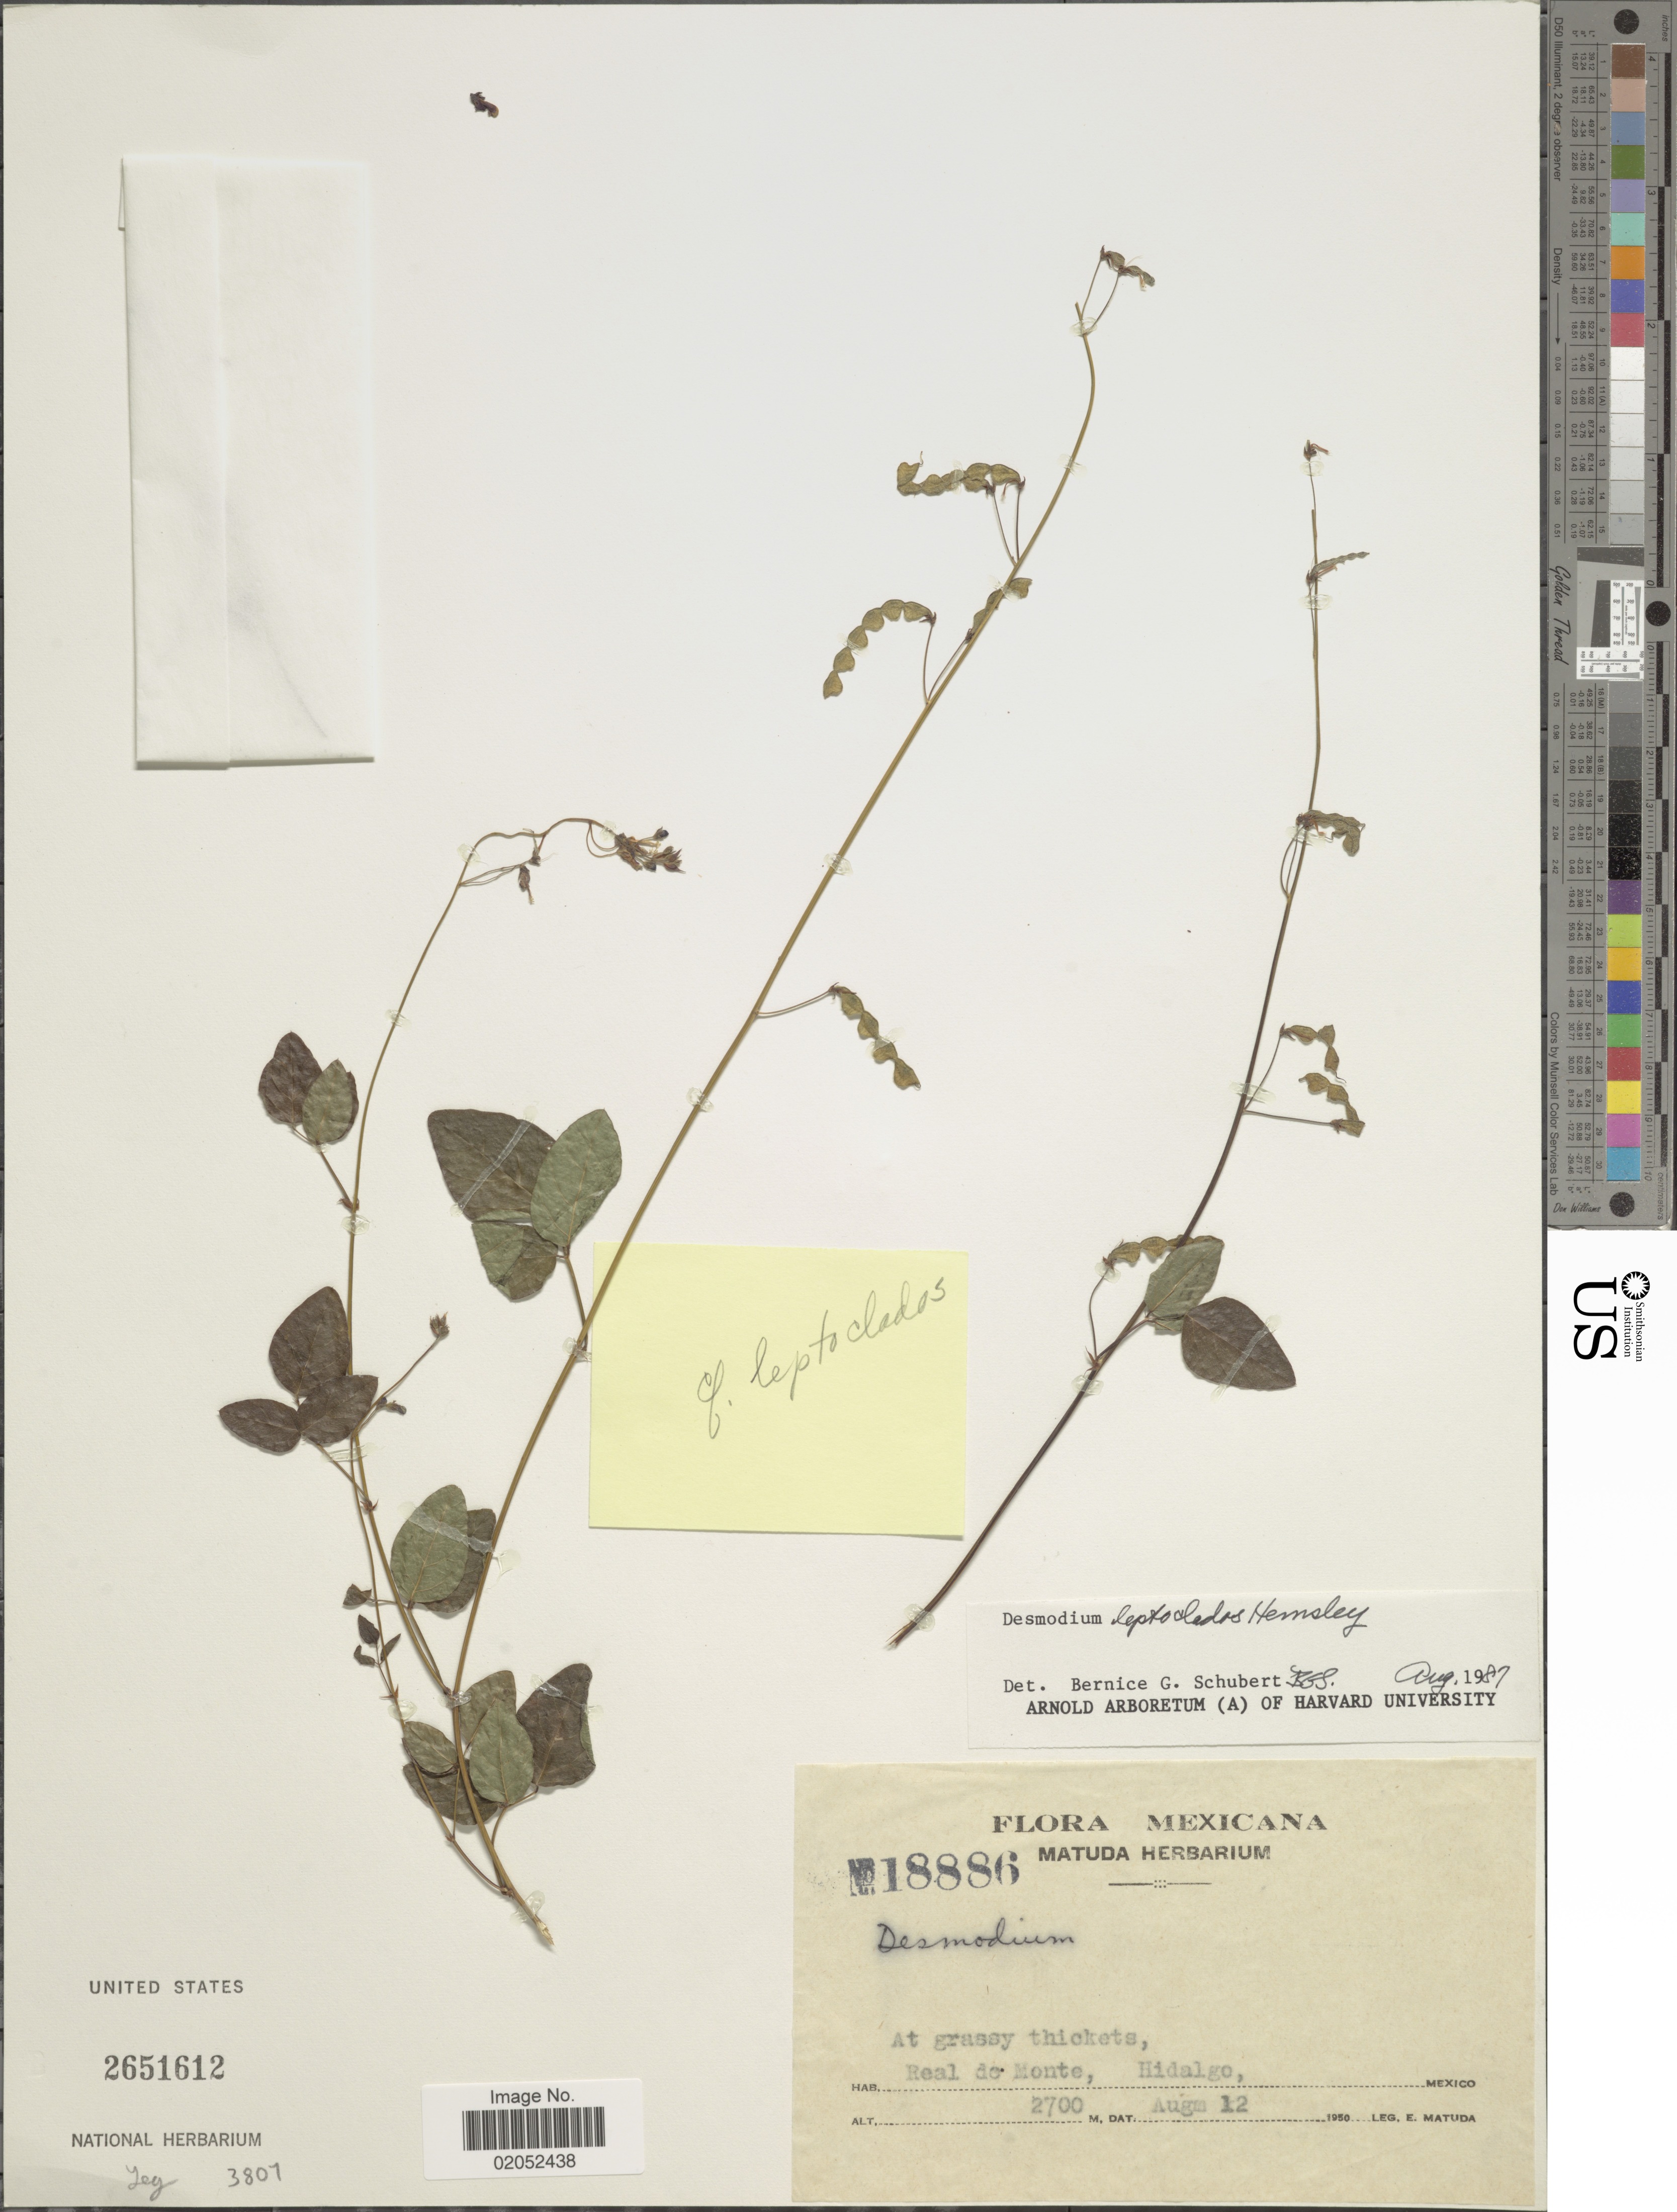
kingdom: Plantae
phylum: Tracheophyta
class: Magnoliopsida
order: Fabales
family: Fabaceae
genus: Desmodium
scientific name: Desmodium leptoclados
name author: Hemsl.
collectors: E. Matuda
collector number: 18886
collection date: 1950-08-12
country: Mexico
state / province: Hidalgo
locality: At grassy thickets, Real de Monte, Hidalgo, Mexico.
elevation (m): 2700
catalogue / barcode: US 2651612